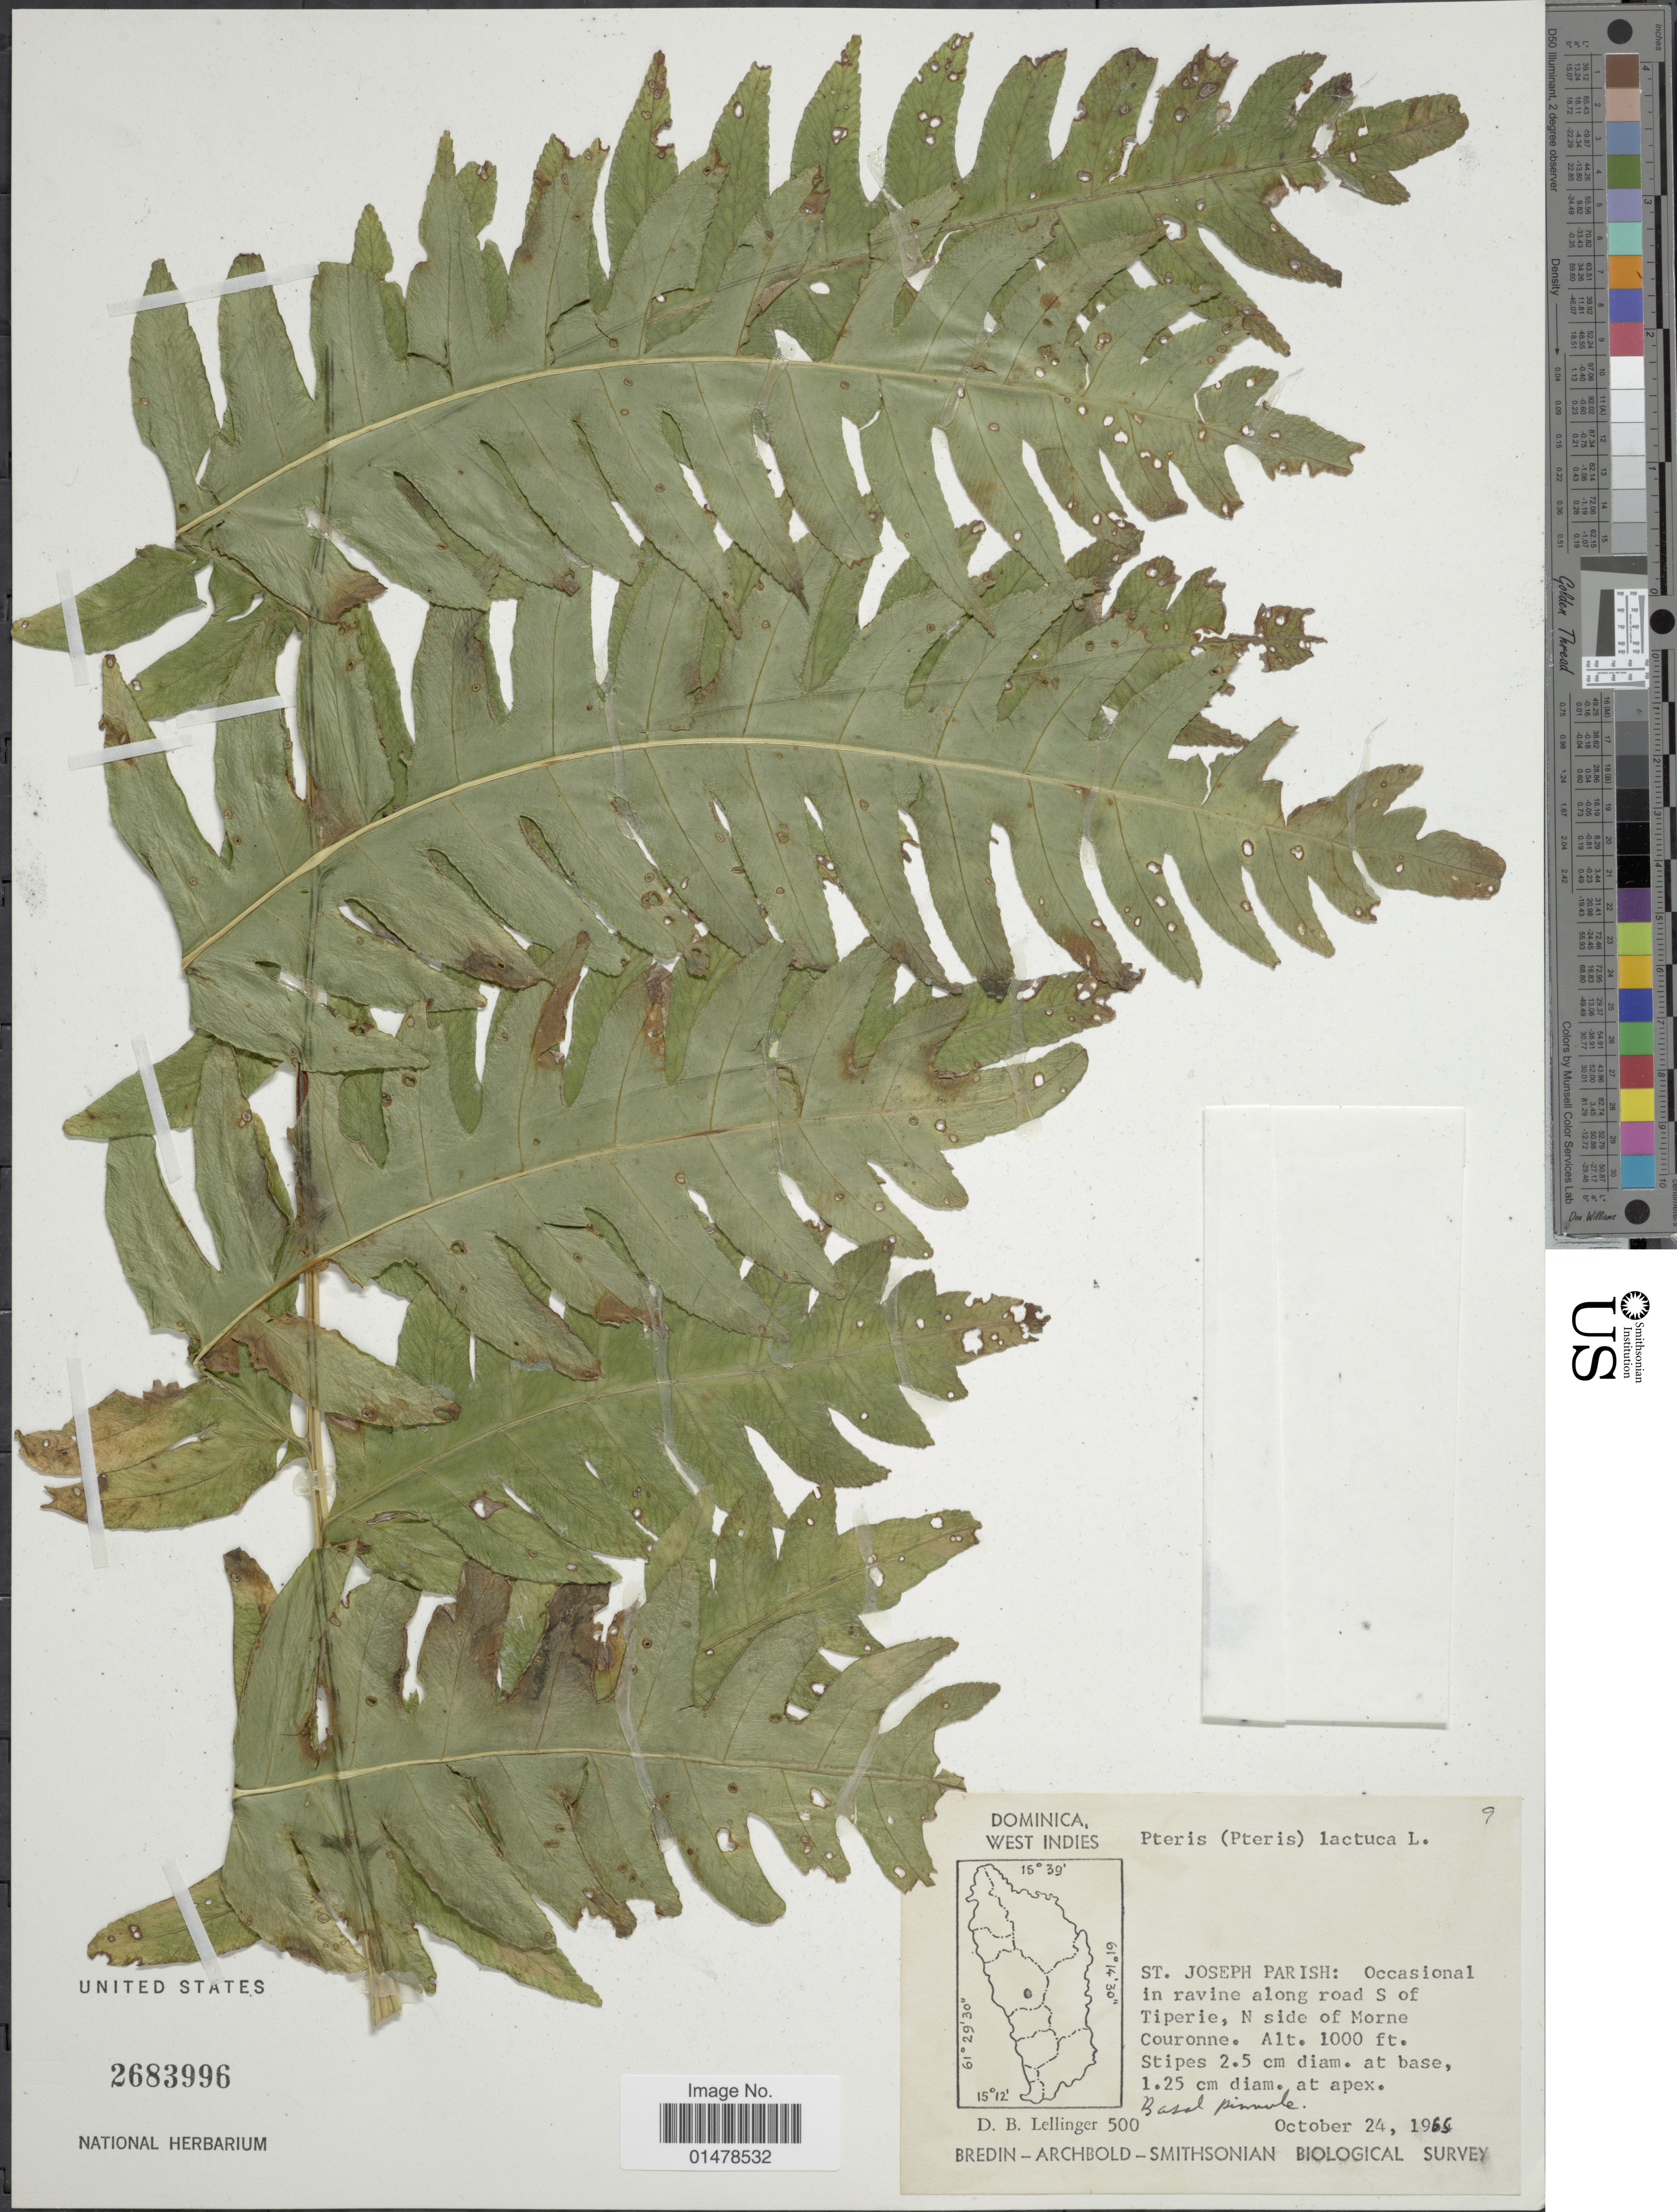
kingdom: Plantae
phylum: Tracheophyta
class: Polypodiopsida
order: Polypodiales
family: Pteridaceae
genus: Pteris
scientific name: Pteris arborea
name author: L.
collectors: D. B. Lellinger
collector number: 500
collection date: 1965-10-24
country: Dominica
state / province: St. Joseph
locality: St Joseph Parish: Occasional in ravine along road S of Tiperie, N side of Morne Couronne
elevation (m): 305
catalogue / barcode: US 2683996